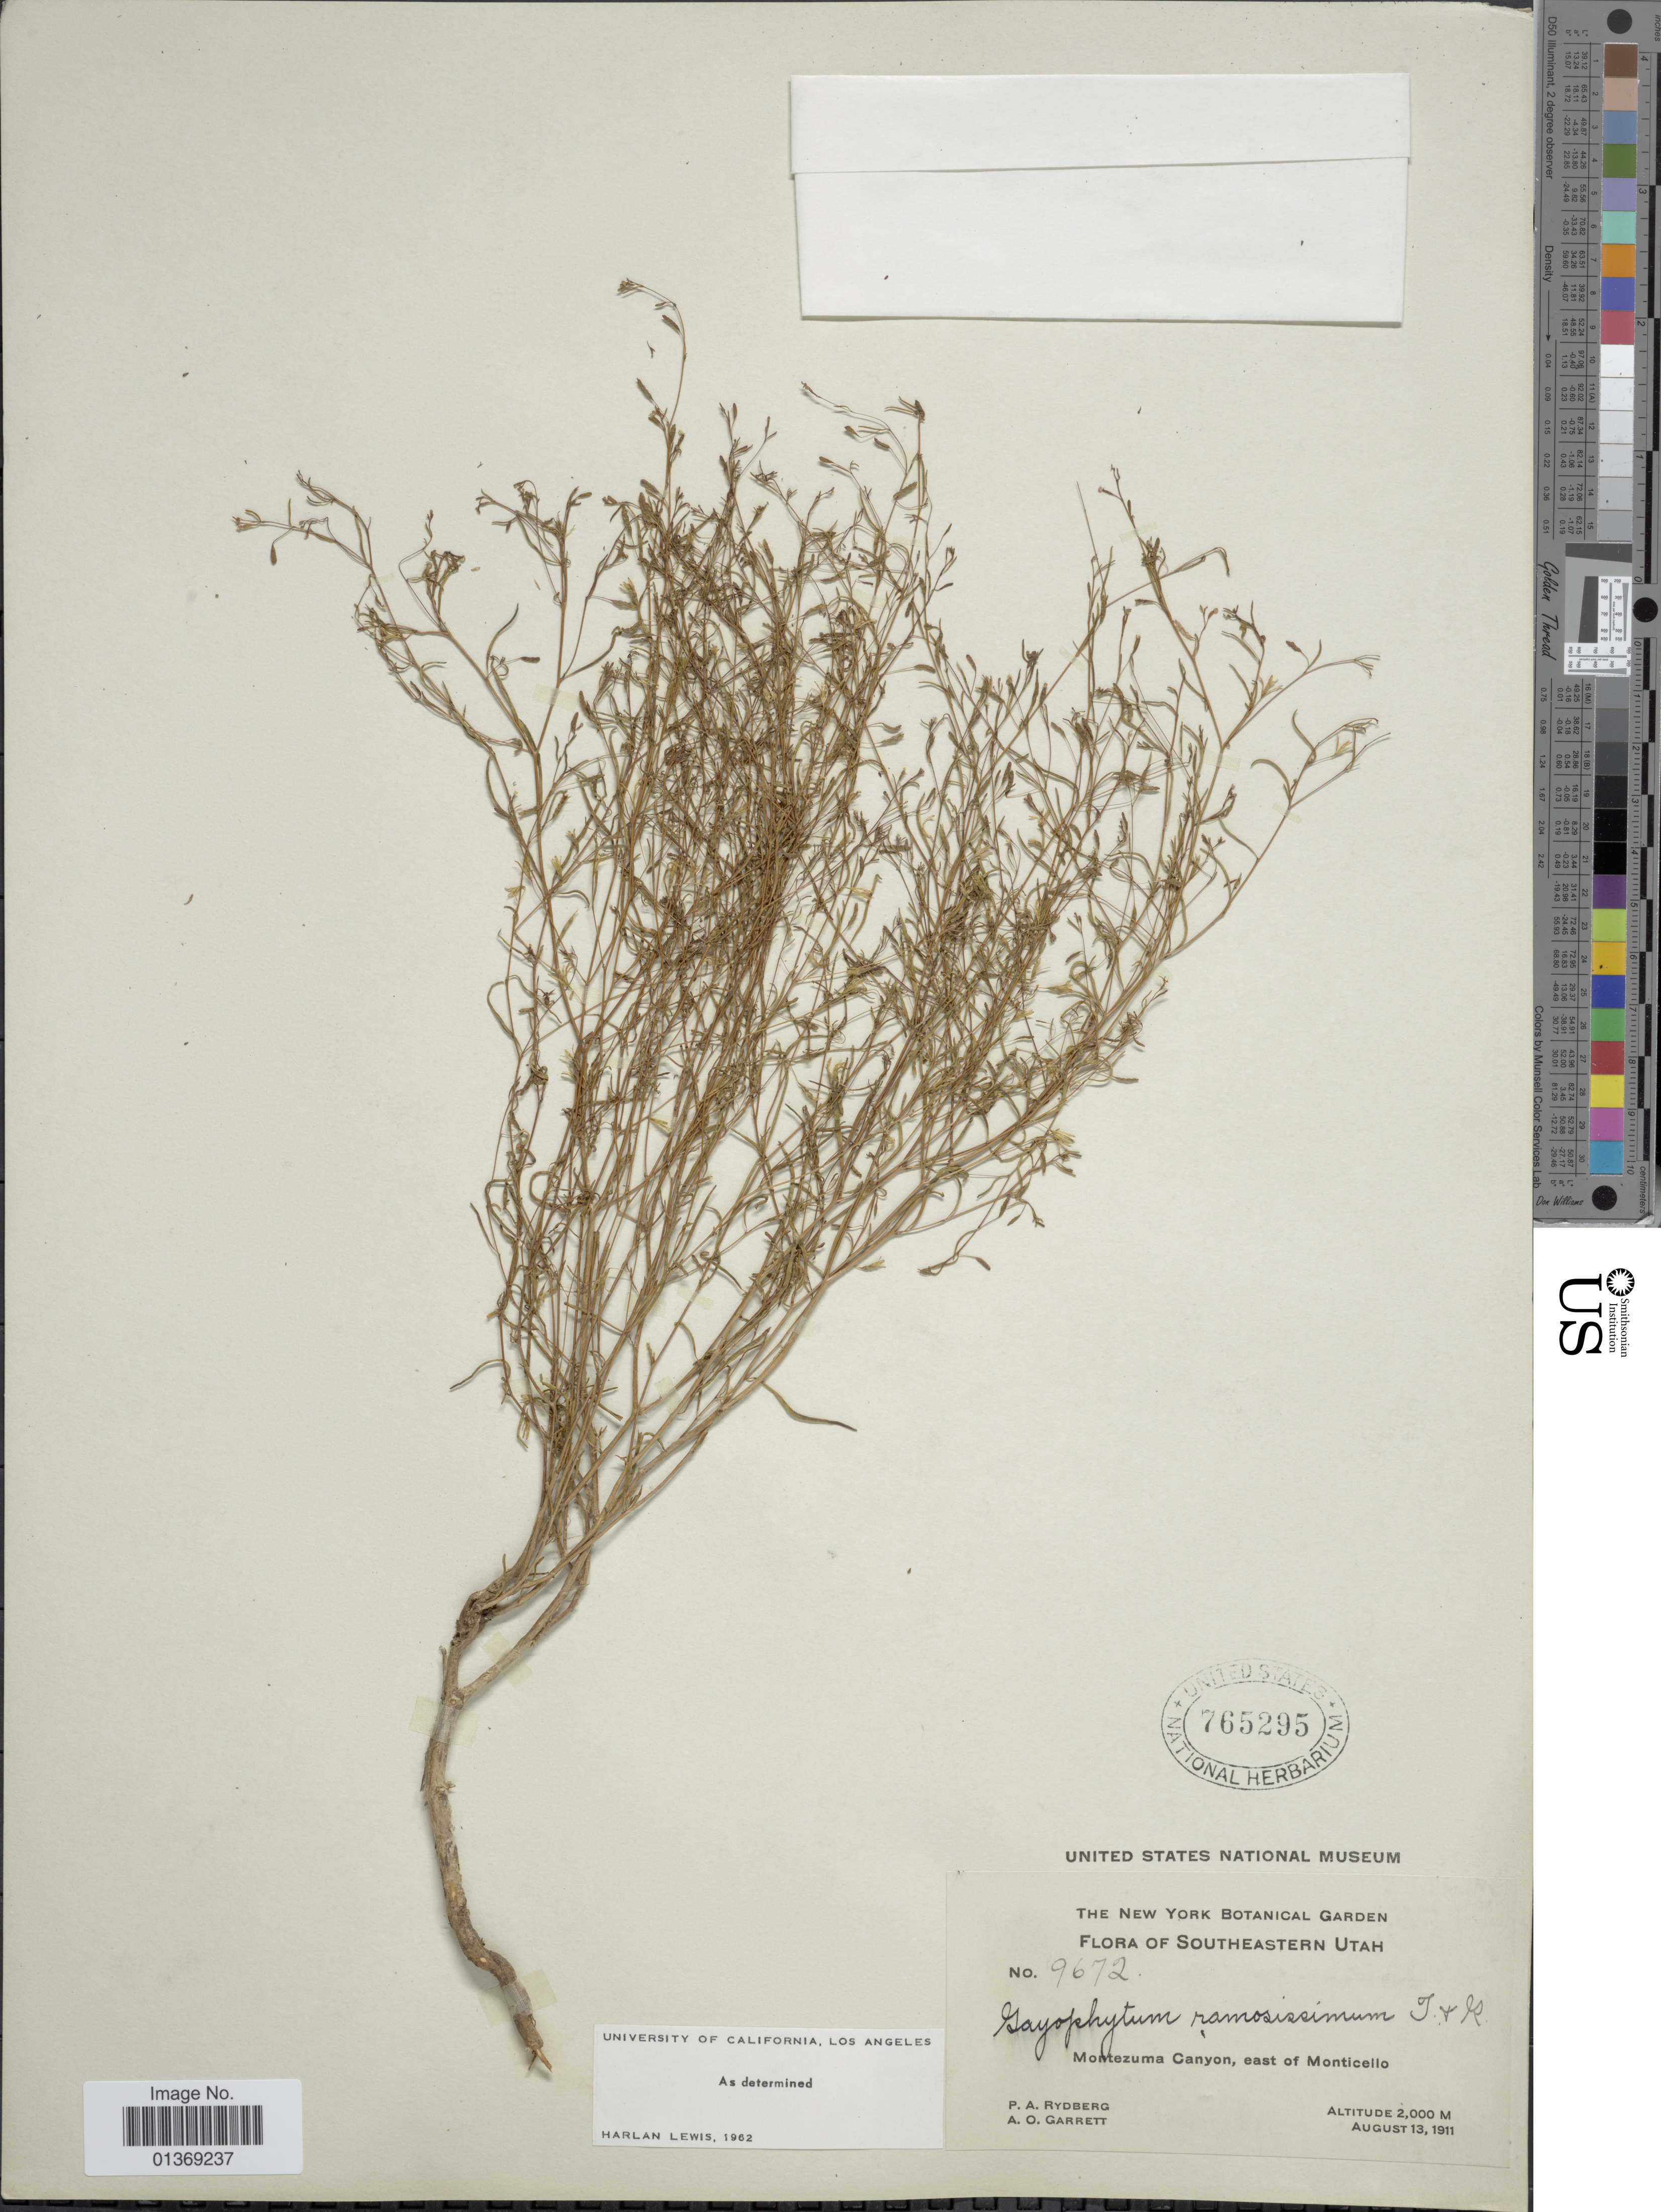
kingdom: Plantae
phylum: Tracheophyta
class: Magnoliopsida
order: Myrtales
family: Onagraceae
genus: Gayophytum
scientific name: Gayophytum ramosissimum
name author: Torr. & A. Gray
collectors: P. A. Rydberg & A. O. Garrett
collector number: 9672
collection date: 1911-08-13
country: United States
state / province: Utah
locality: Southeastern Utah, Montezuma Canyon, east of Monticello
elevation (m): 2000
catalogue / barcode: US 765295